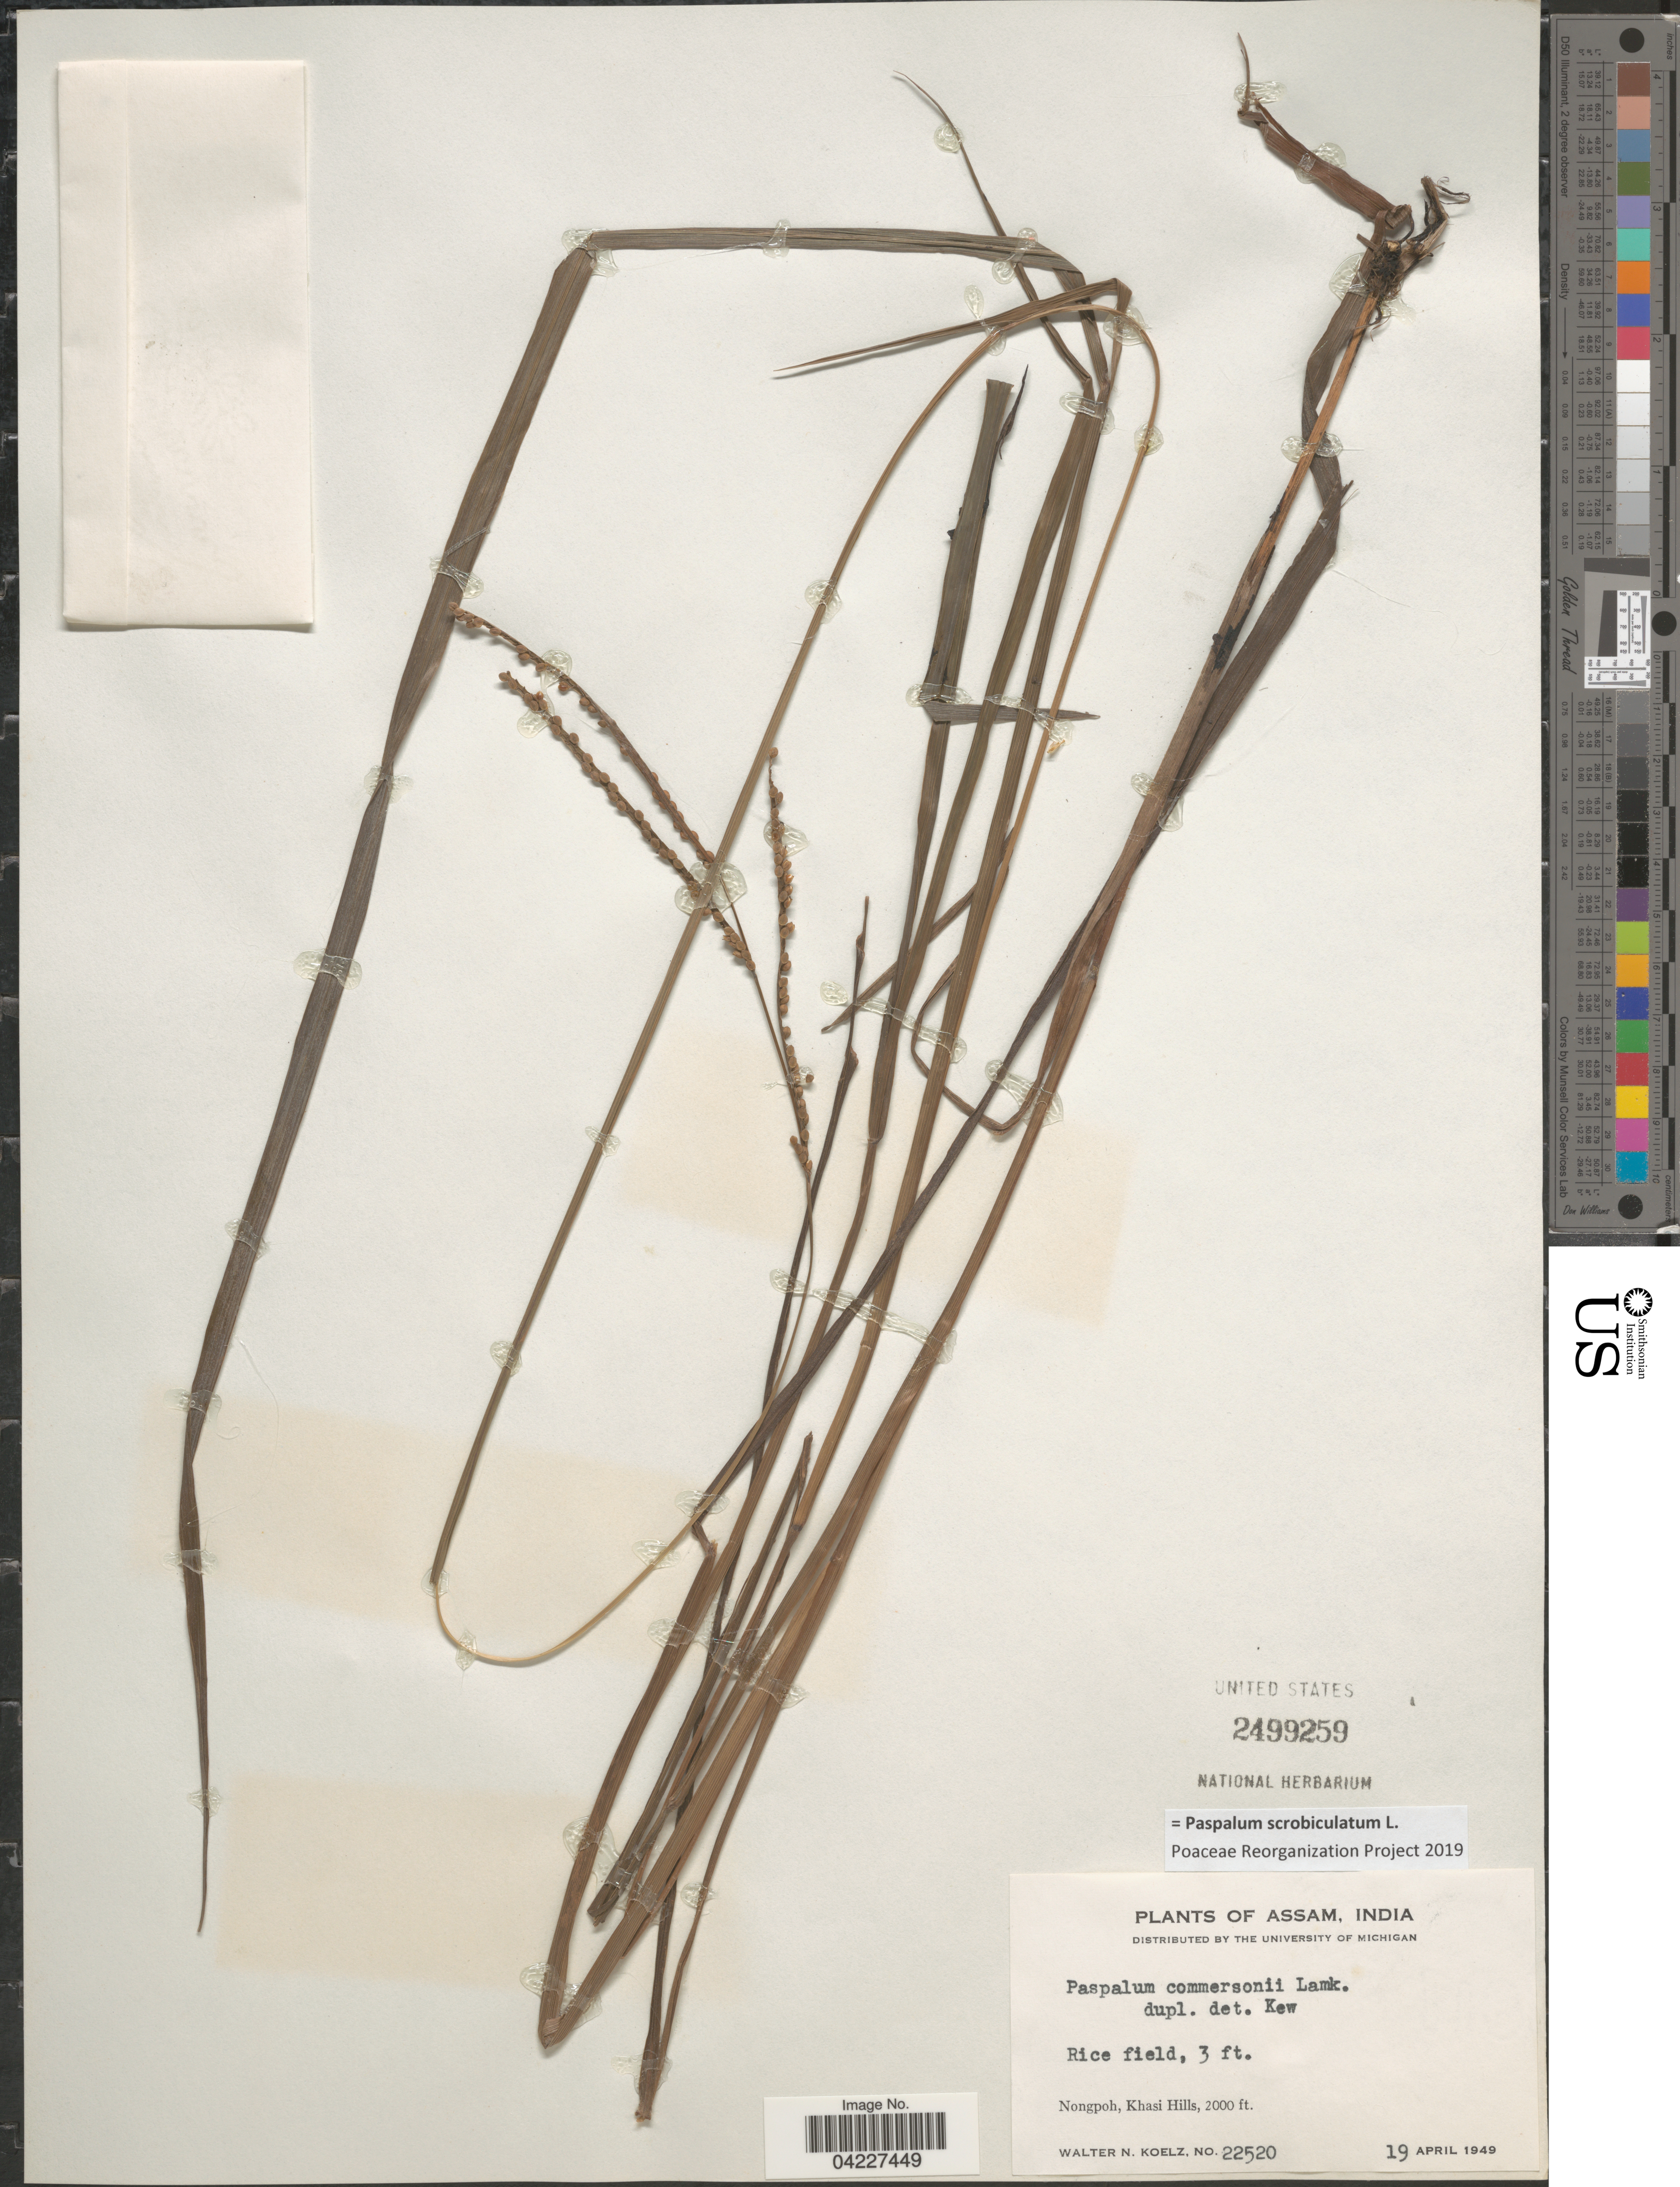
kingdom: Plantae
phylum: Tracheophyta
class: Liliopsida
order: Poales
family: Poaceae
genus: Paspalum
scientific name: Paspalum scrobiculatum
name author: L.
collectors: W. N. Koelz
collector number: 22520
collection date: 1949-04-19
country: India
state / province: Meghalaya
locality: Nongpoh, Khasi Hills.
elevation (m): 610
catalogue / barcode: US 2499259